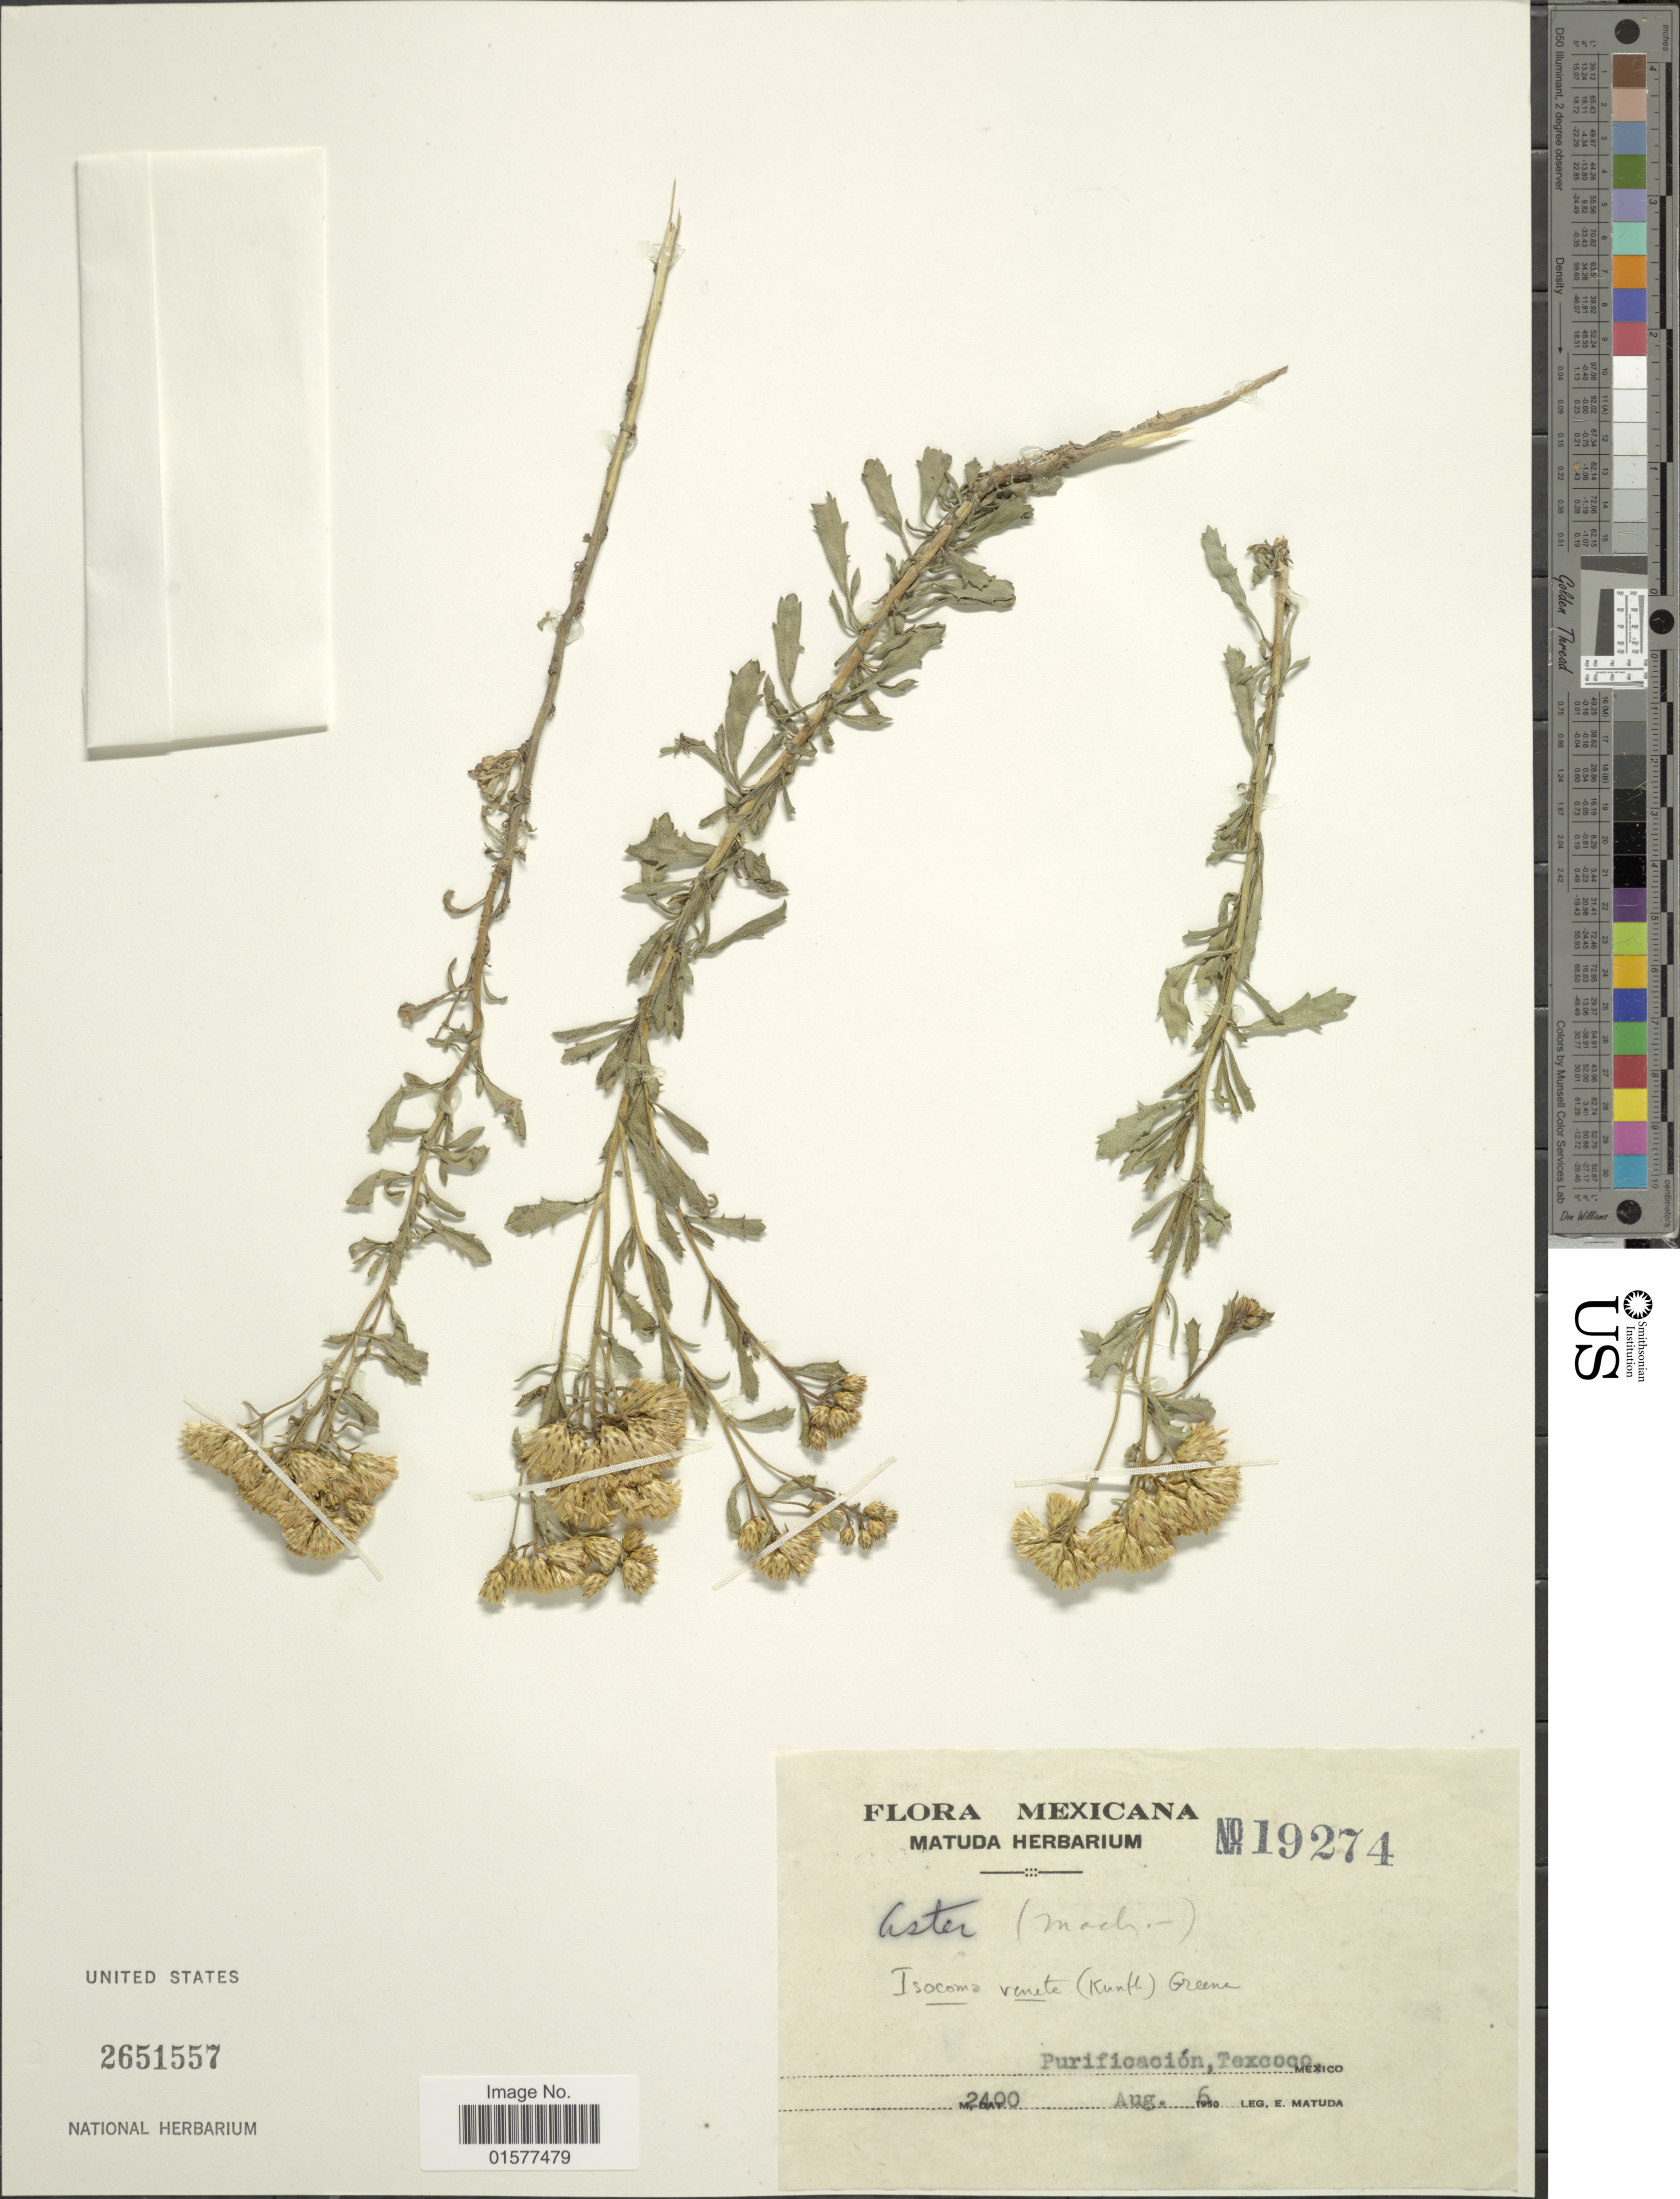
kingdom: Plantae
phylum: Tracheophyta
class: Magnoliopsida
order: Asterales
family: Asteraceae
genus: Isocoma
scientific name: Isocoma veneta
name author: (Kunth) Greene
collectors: E. Matuda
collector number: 19274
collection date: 1950-08-06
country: Mexico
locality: Purificacion, Texcoco, Mexico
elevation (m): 2400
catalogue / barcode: US 2651557